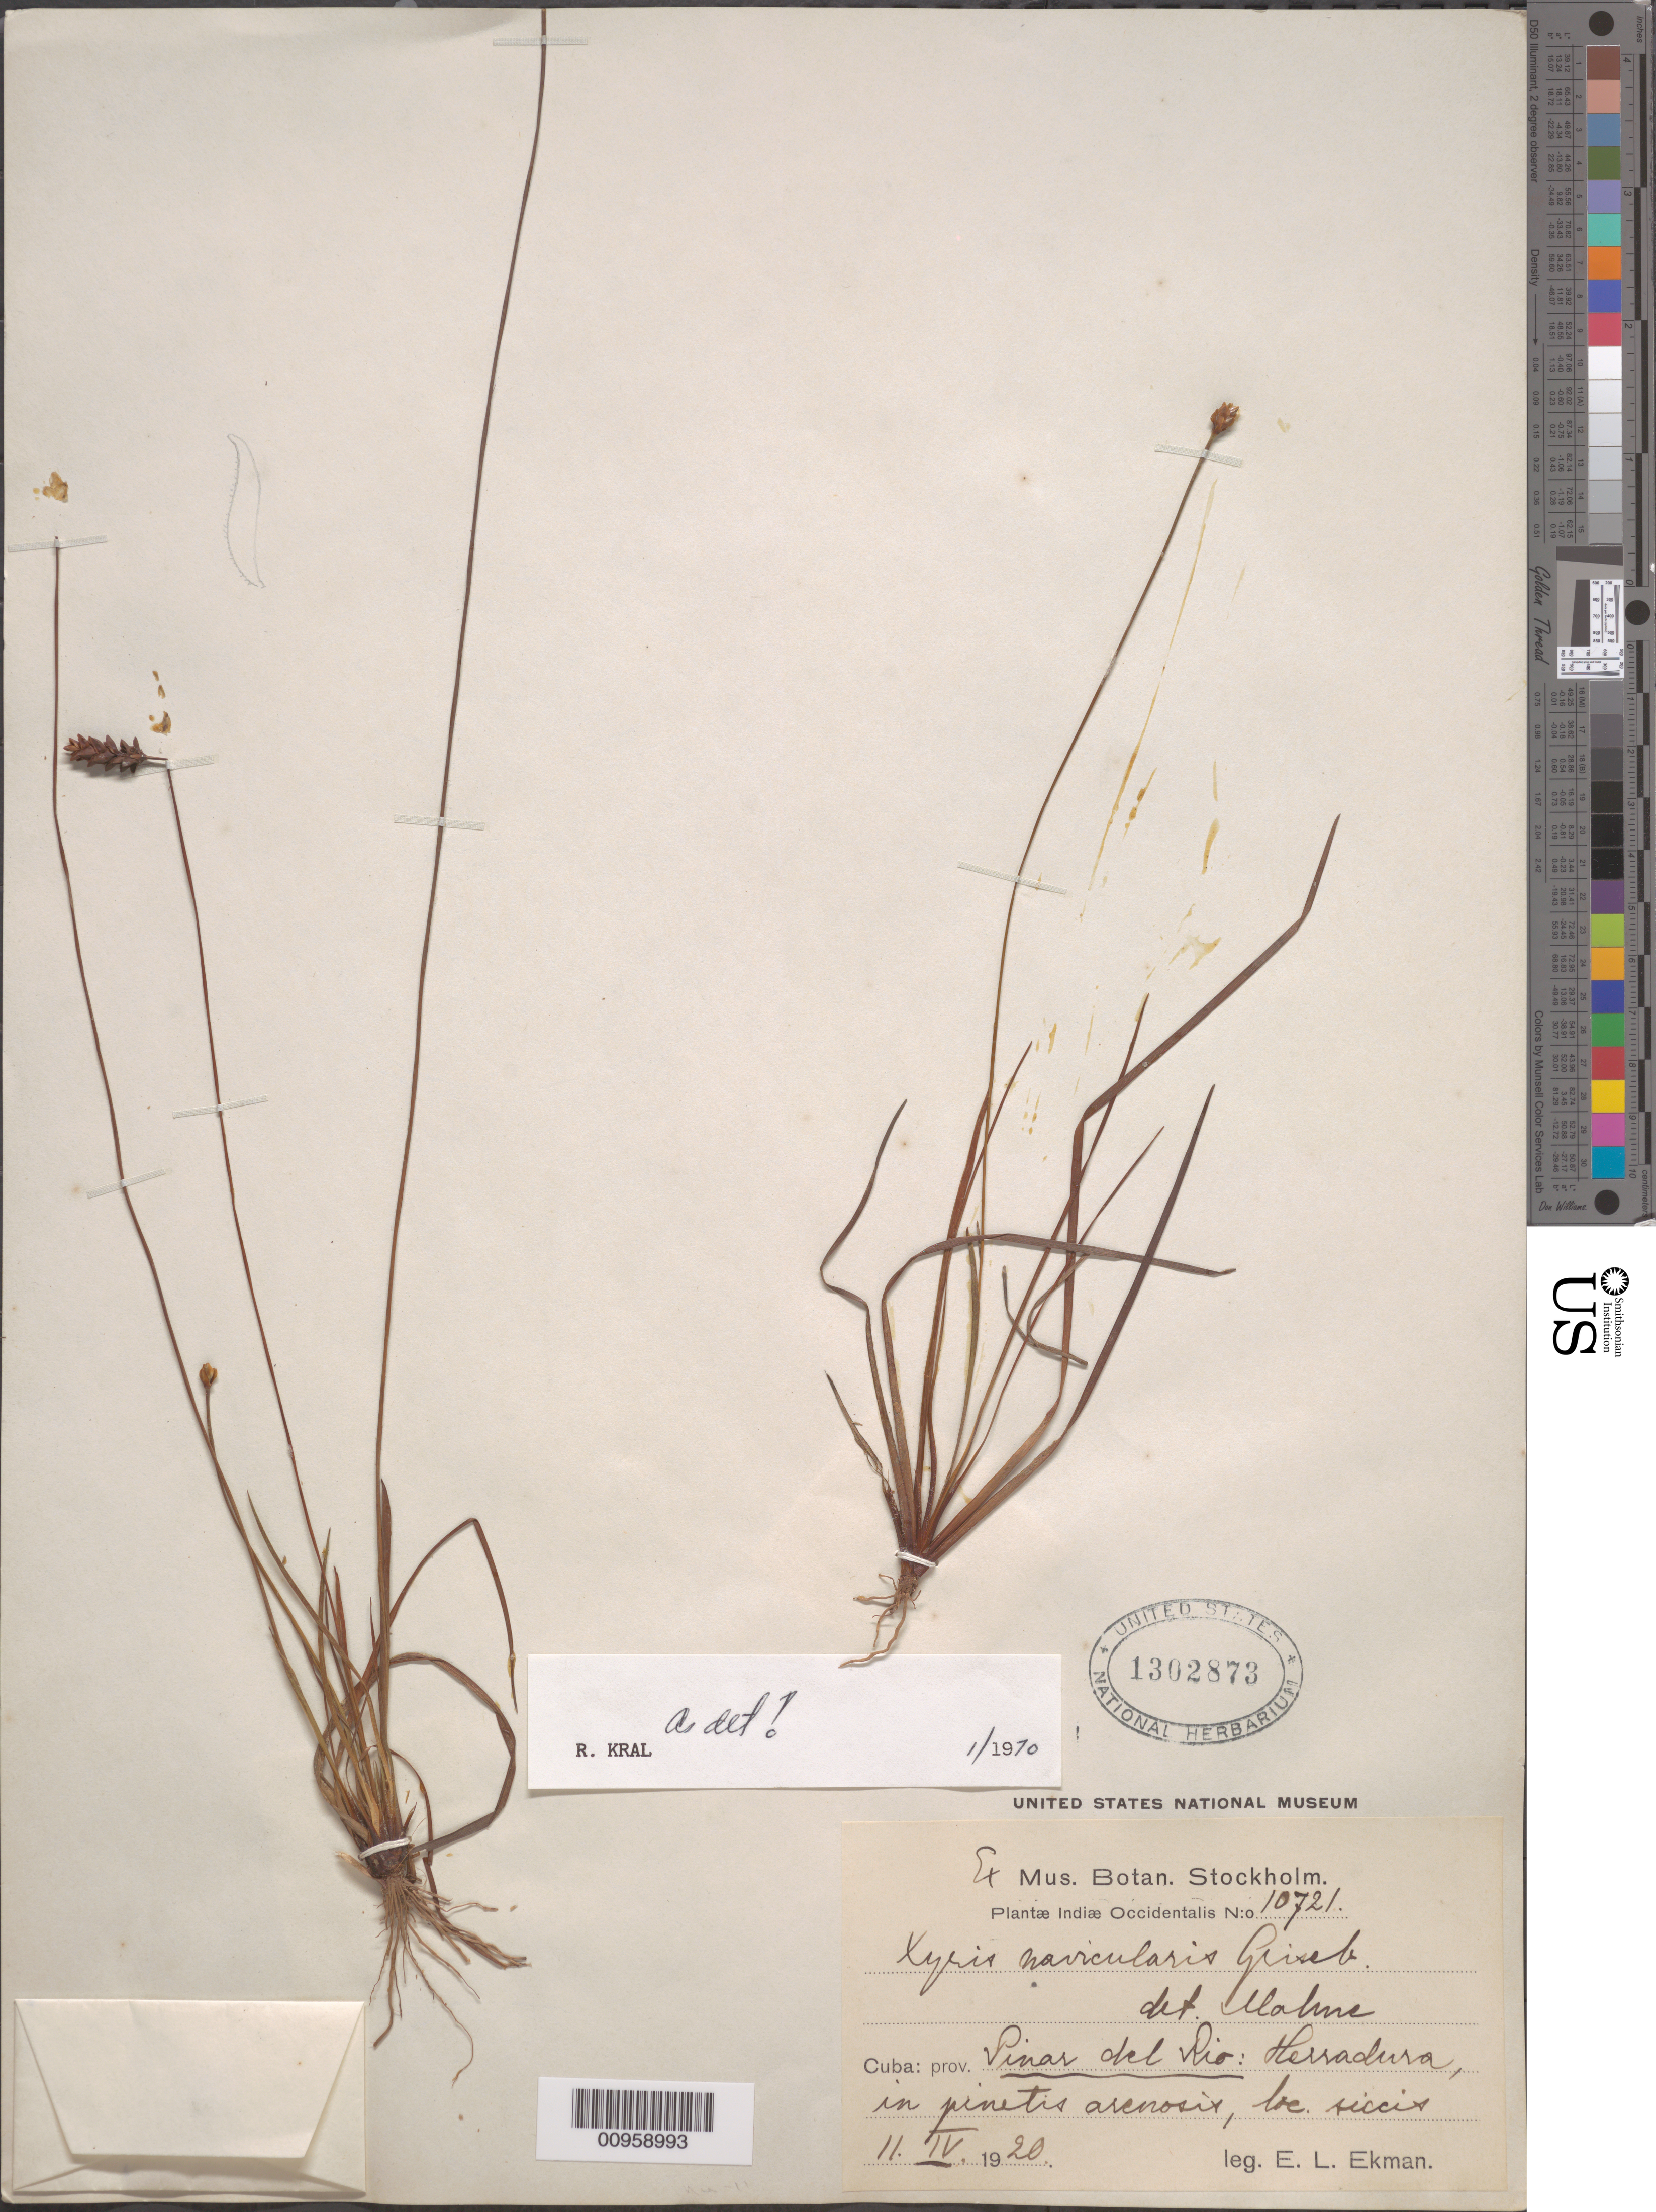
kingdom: Plantae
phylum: Tracheophyta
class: Liliopsida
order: Poales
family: Xyridaceae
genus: Xyris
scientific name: Xyris navicularis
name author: Griseb.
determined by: Kral, Robert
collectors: E. L. Ekman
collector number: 10721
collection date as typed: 11 Apr 1920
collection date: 1920-04-11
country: Cuba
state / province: Pinar del Rio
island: Cuba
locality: Herradura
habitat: in pinctis arenosis, loc. siccis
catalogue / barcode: US 1302873